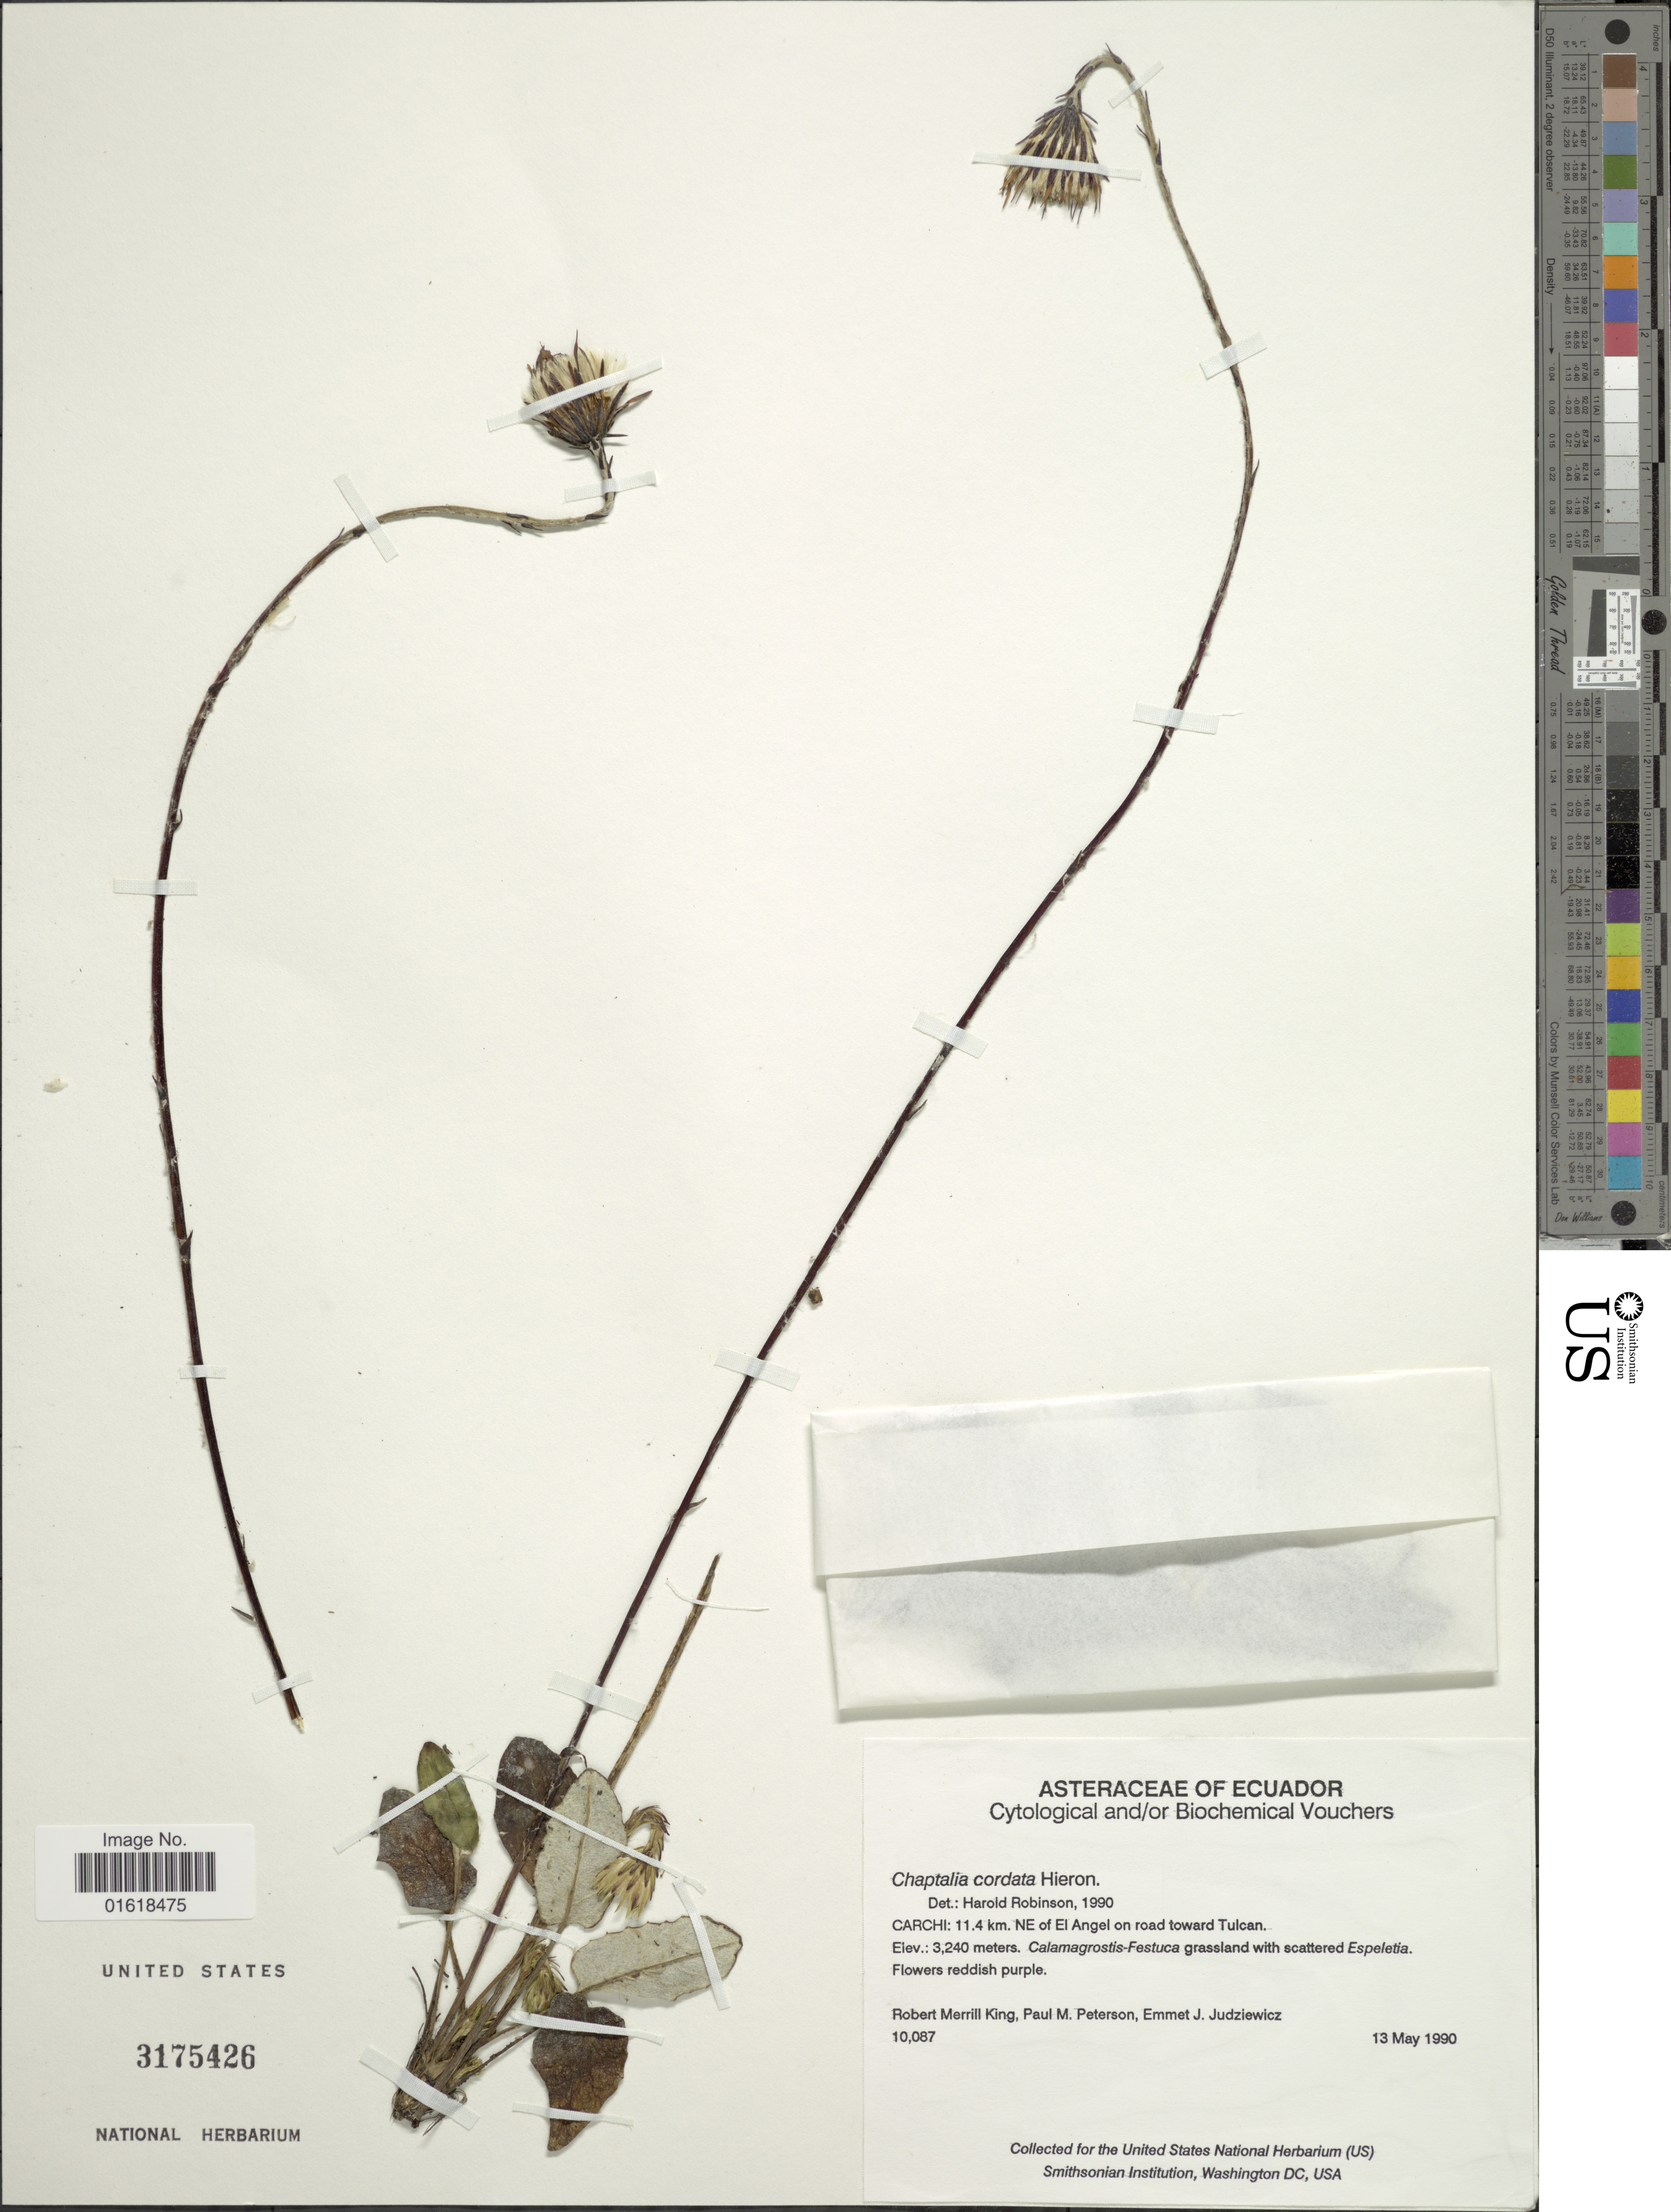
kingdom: Plantae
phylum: Tracheophyta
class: Magnoliopsida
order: Asterales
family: Asteraceae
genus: Chaptalia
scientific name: Chaptalia cordata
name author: Hieron.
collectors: R. M. King, P. M. Peterson & E. J. Judziewicz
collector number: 10087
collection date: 1990-05-13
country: Ecuador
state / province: Carchi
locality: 11.4 km. NE of El Angel on road toward Tulcan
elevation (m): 3240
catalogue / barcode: US 3175426